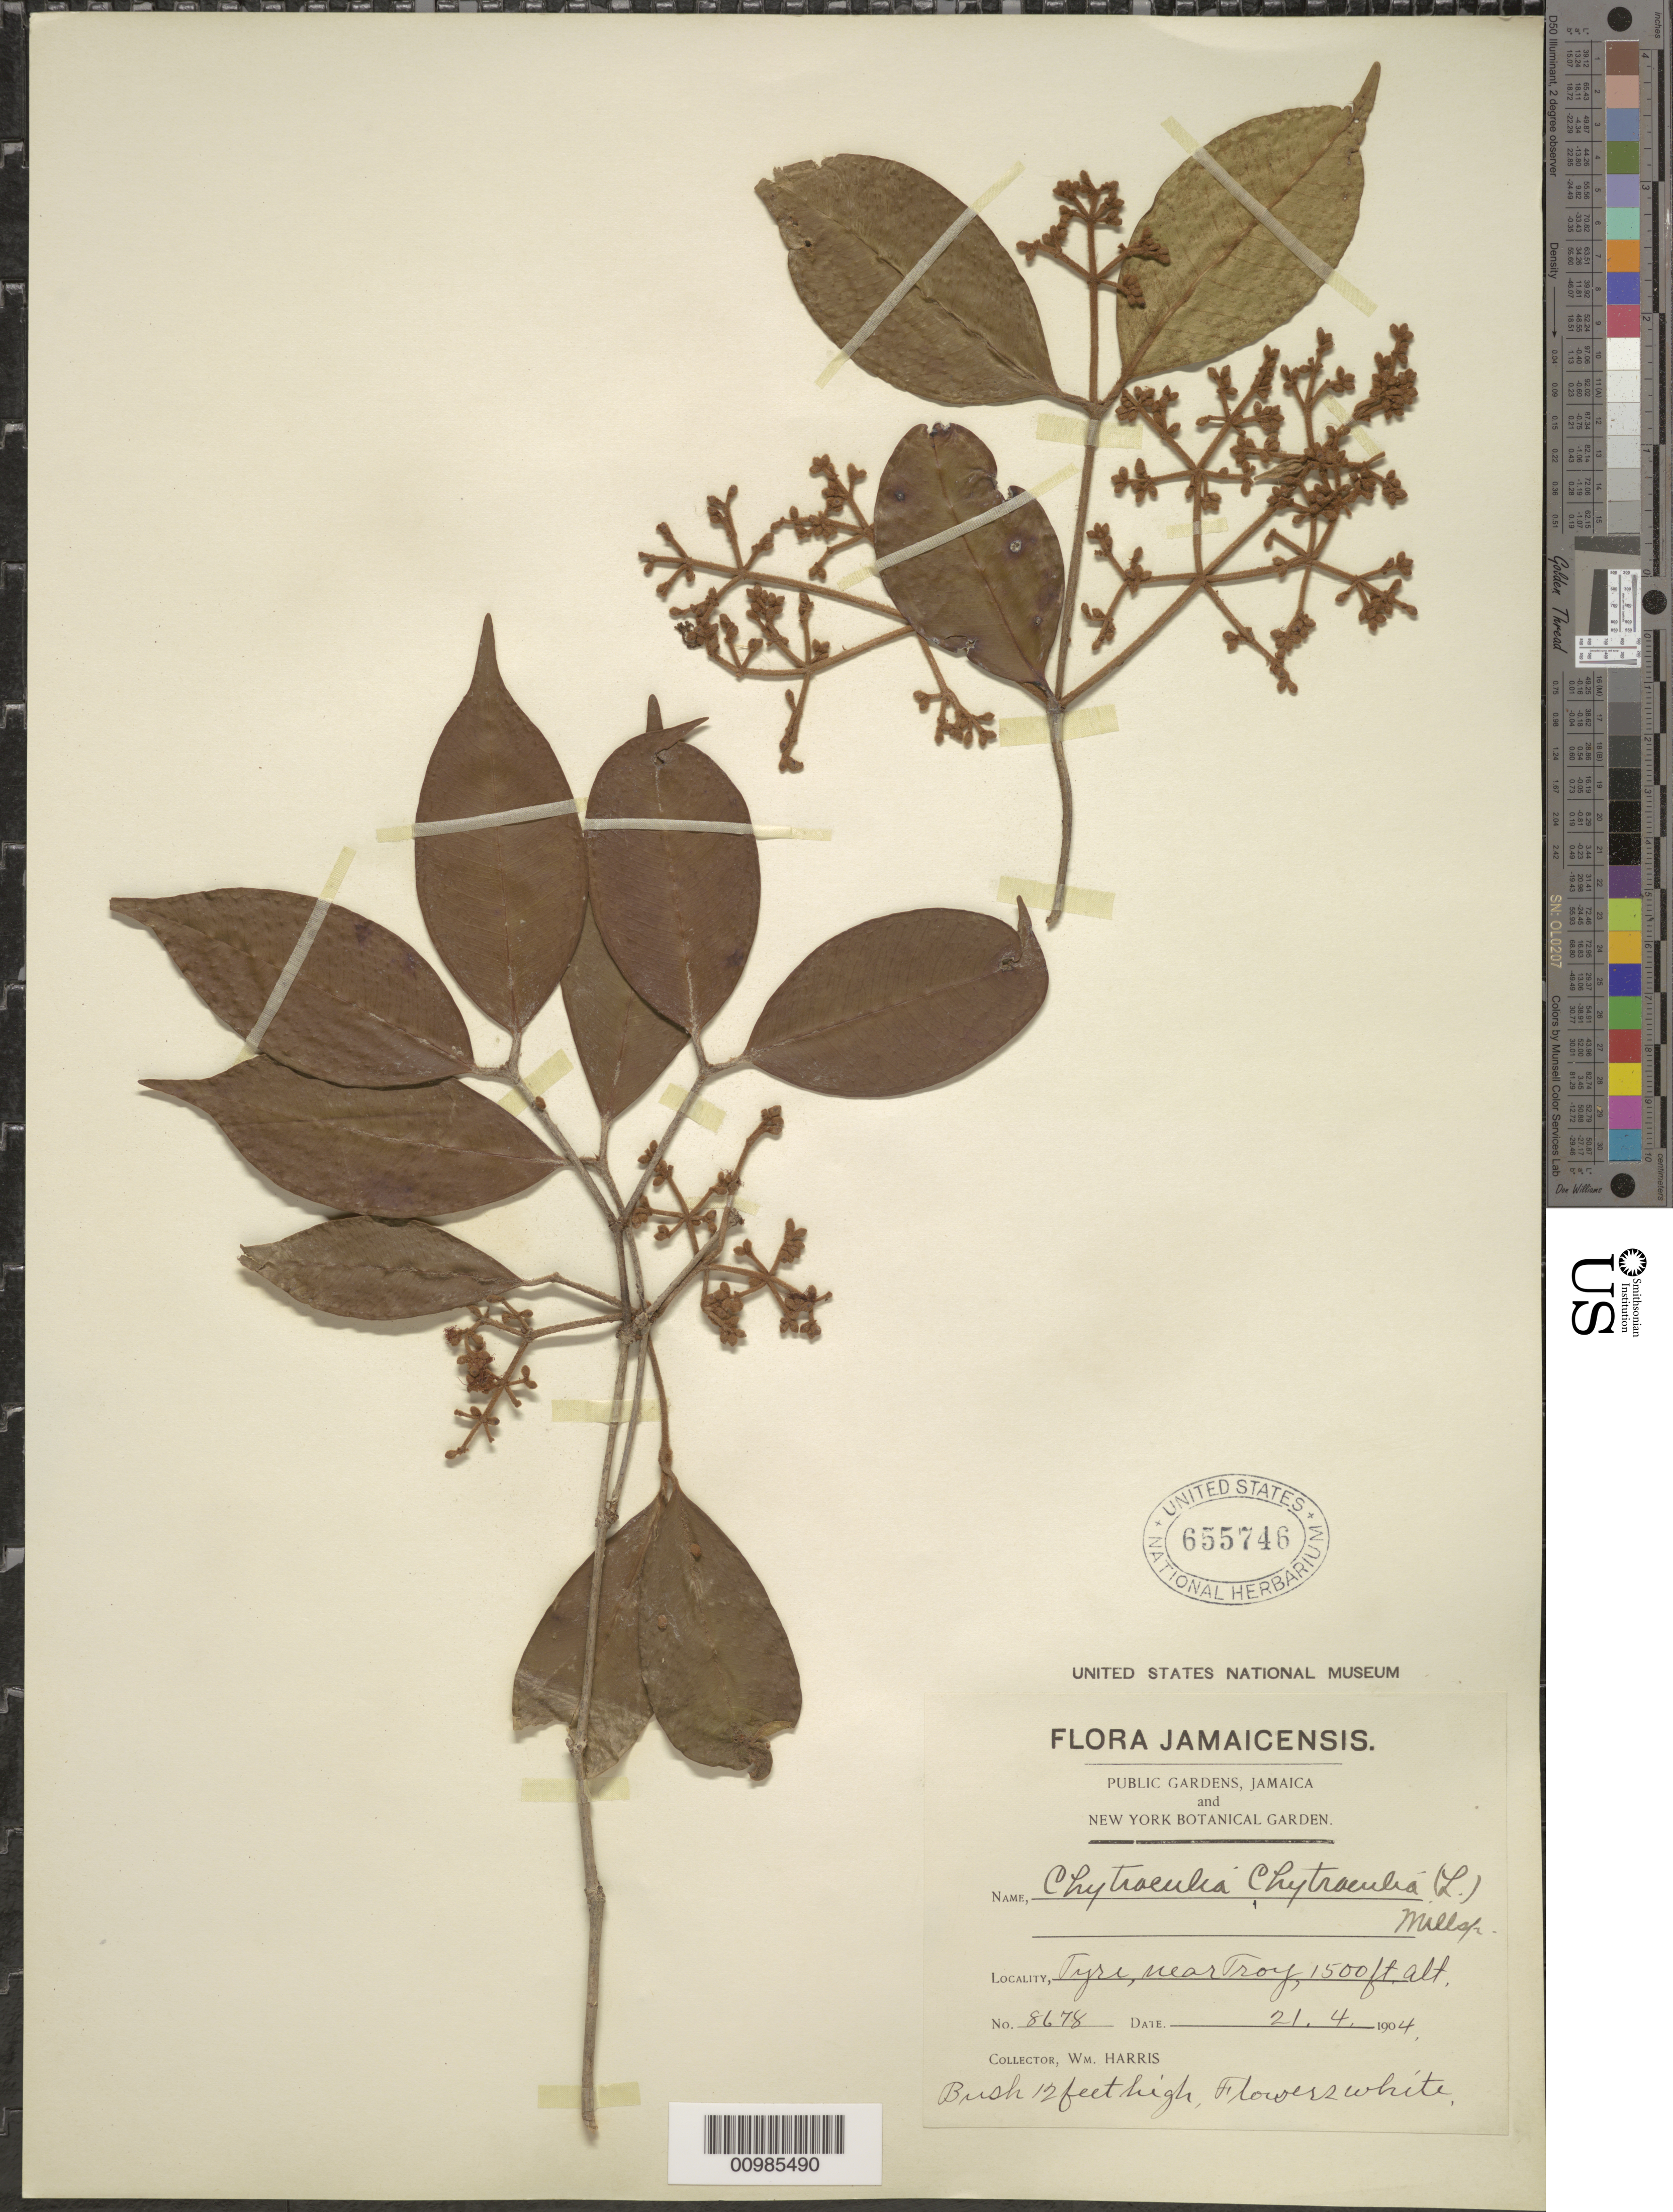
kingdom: Plantae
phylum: Tracheophyta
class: Magnoliopsida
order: Myrtales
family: Myrtaceae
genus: Myrcia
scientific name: Myrcia chytraculia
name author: (L.) A.R. Lourenço & E. Lucas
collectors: W. H. Harris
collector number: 8678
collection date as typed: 21 Apr 1904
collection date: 1904-04-21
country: Jamaica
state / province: Trelawny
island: Jamaica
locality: Tyre, near Troy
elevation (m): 457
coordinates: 0 N, 0 E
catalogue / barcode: US 655746